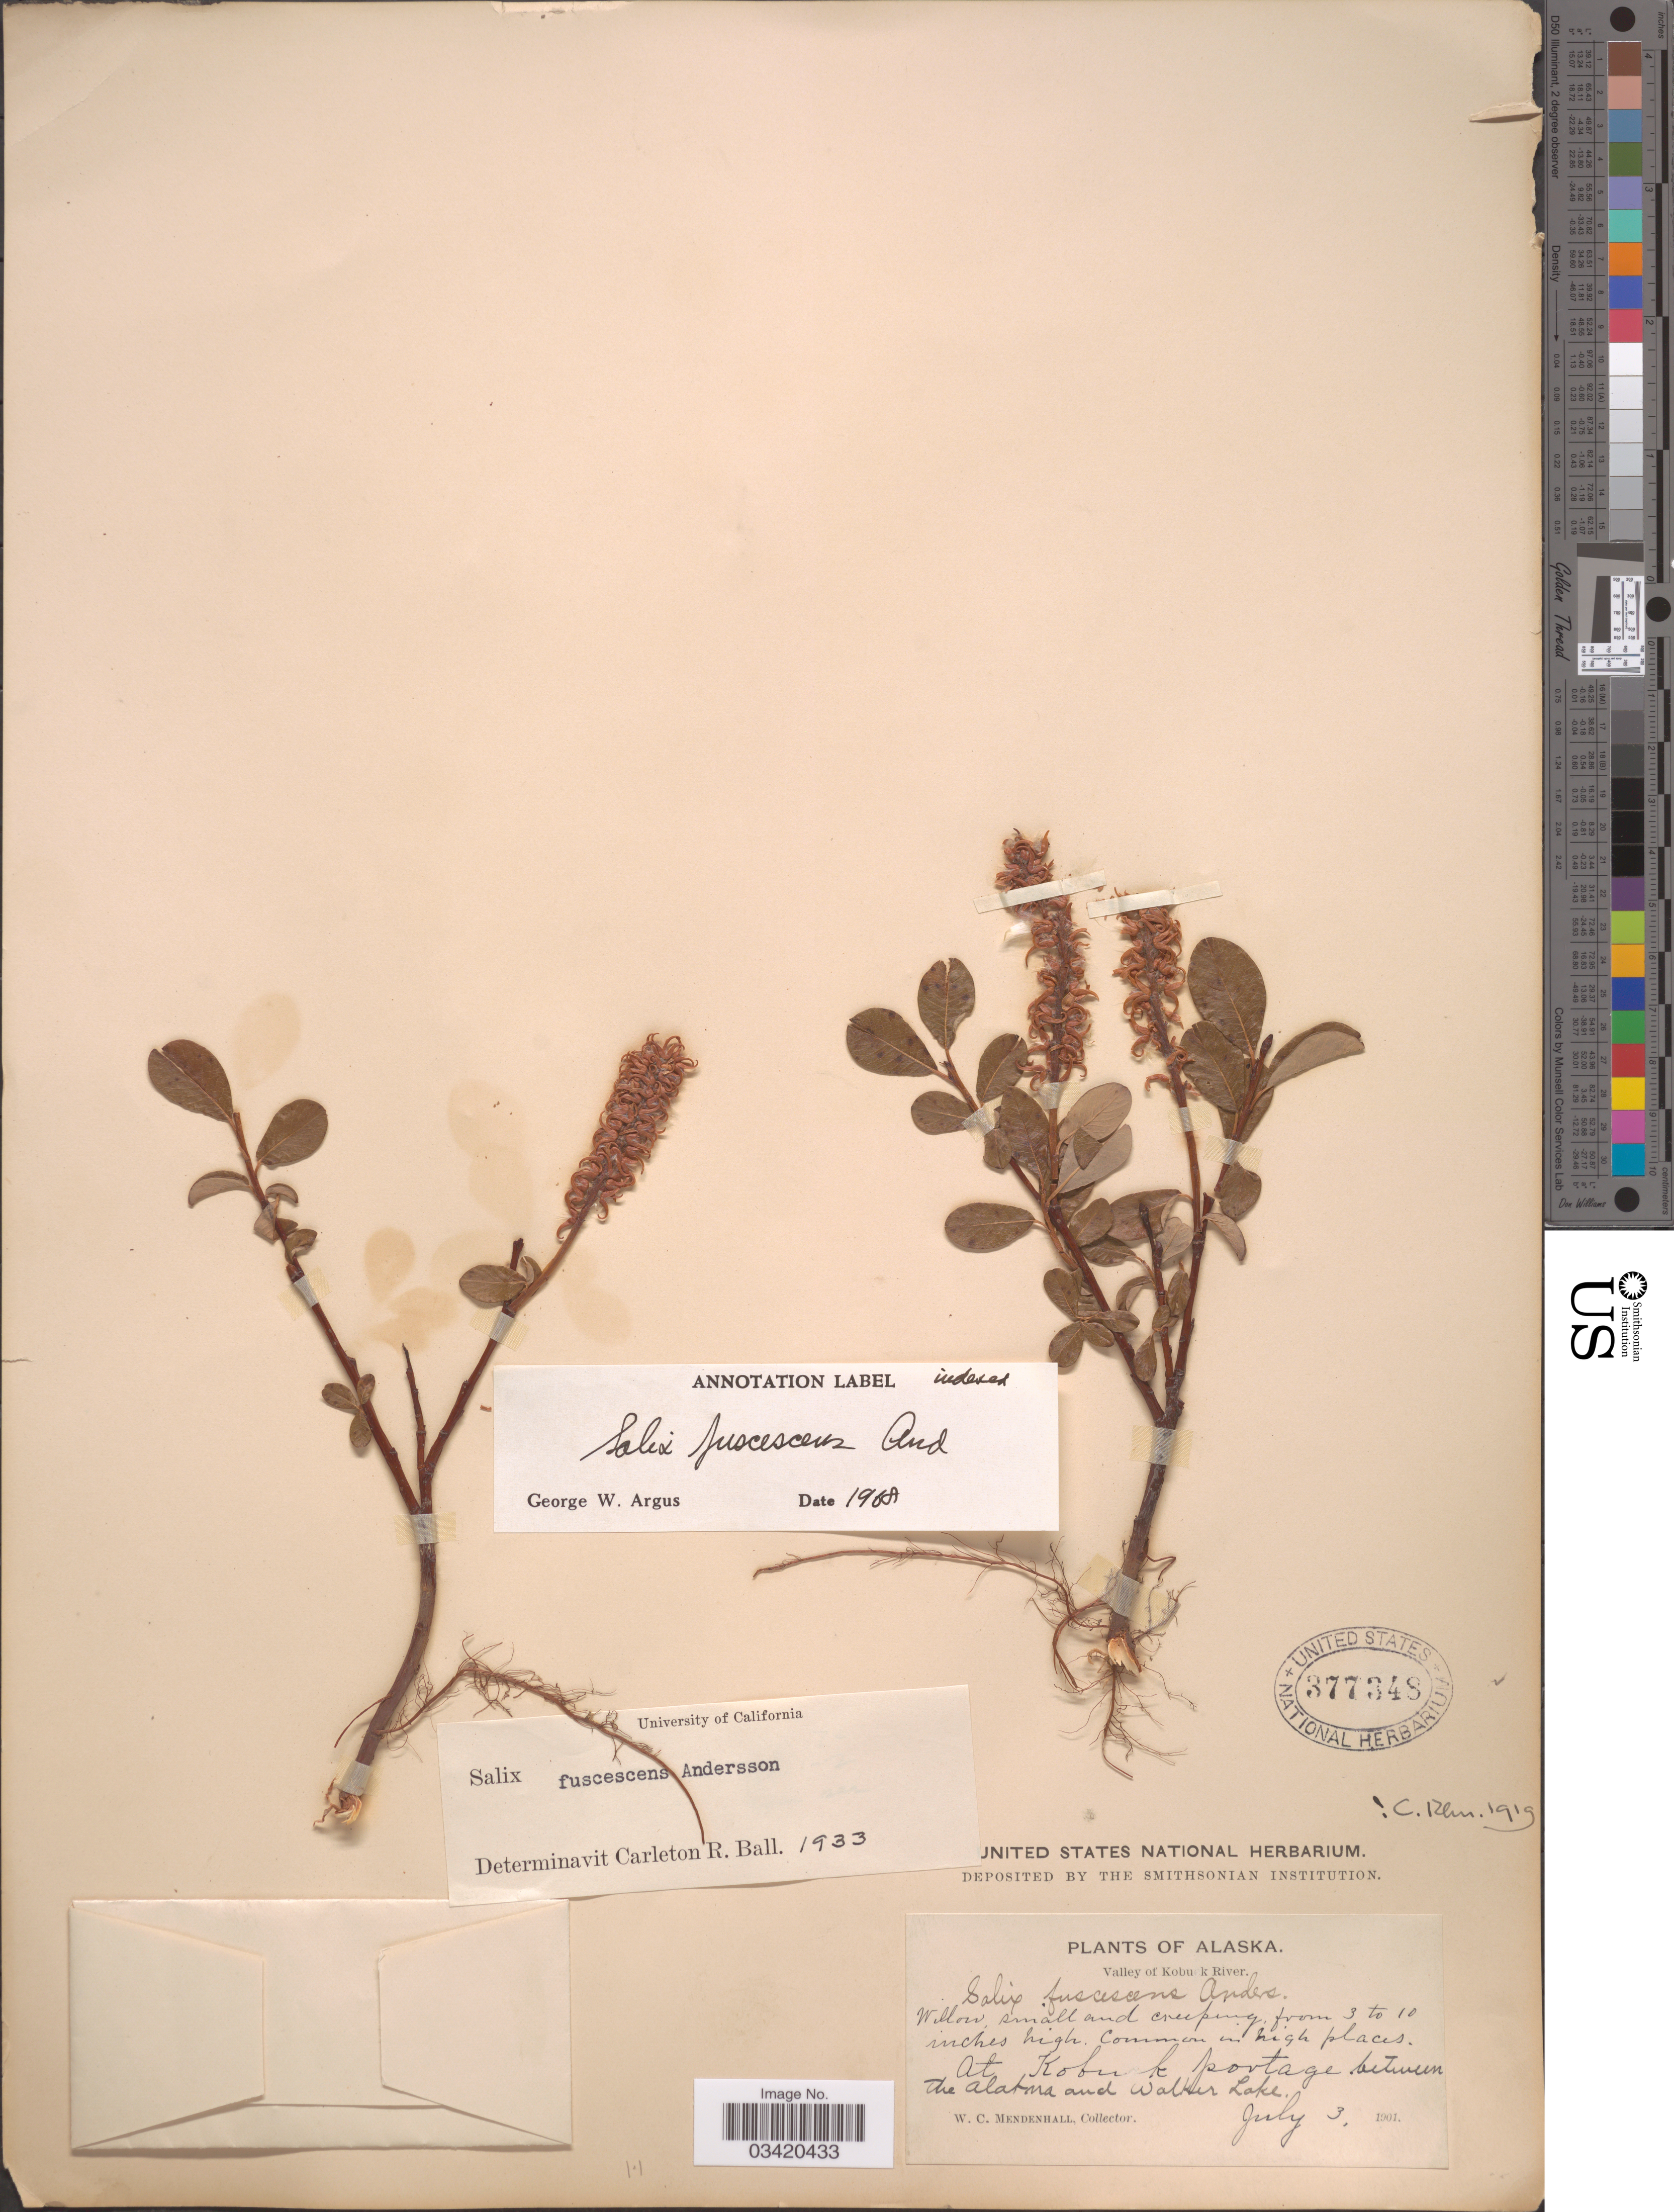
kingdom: Plantae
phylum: Tracheophyta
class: Magnoliopsida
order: Malpighiales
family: Salicaceae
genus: Salix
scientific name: Salix fuscescens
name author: Andersson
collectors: W. Mendenhall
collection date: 1901-07-03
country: United States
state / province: Alaska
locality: Valley of Kobuk River. At Kobuk portage between The Alatna and Walker Lake.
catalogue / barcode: US 377348